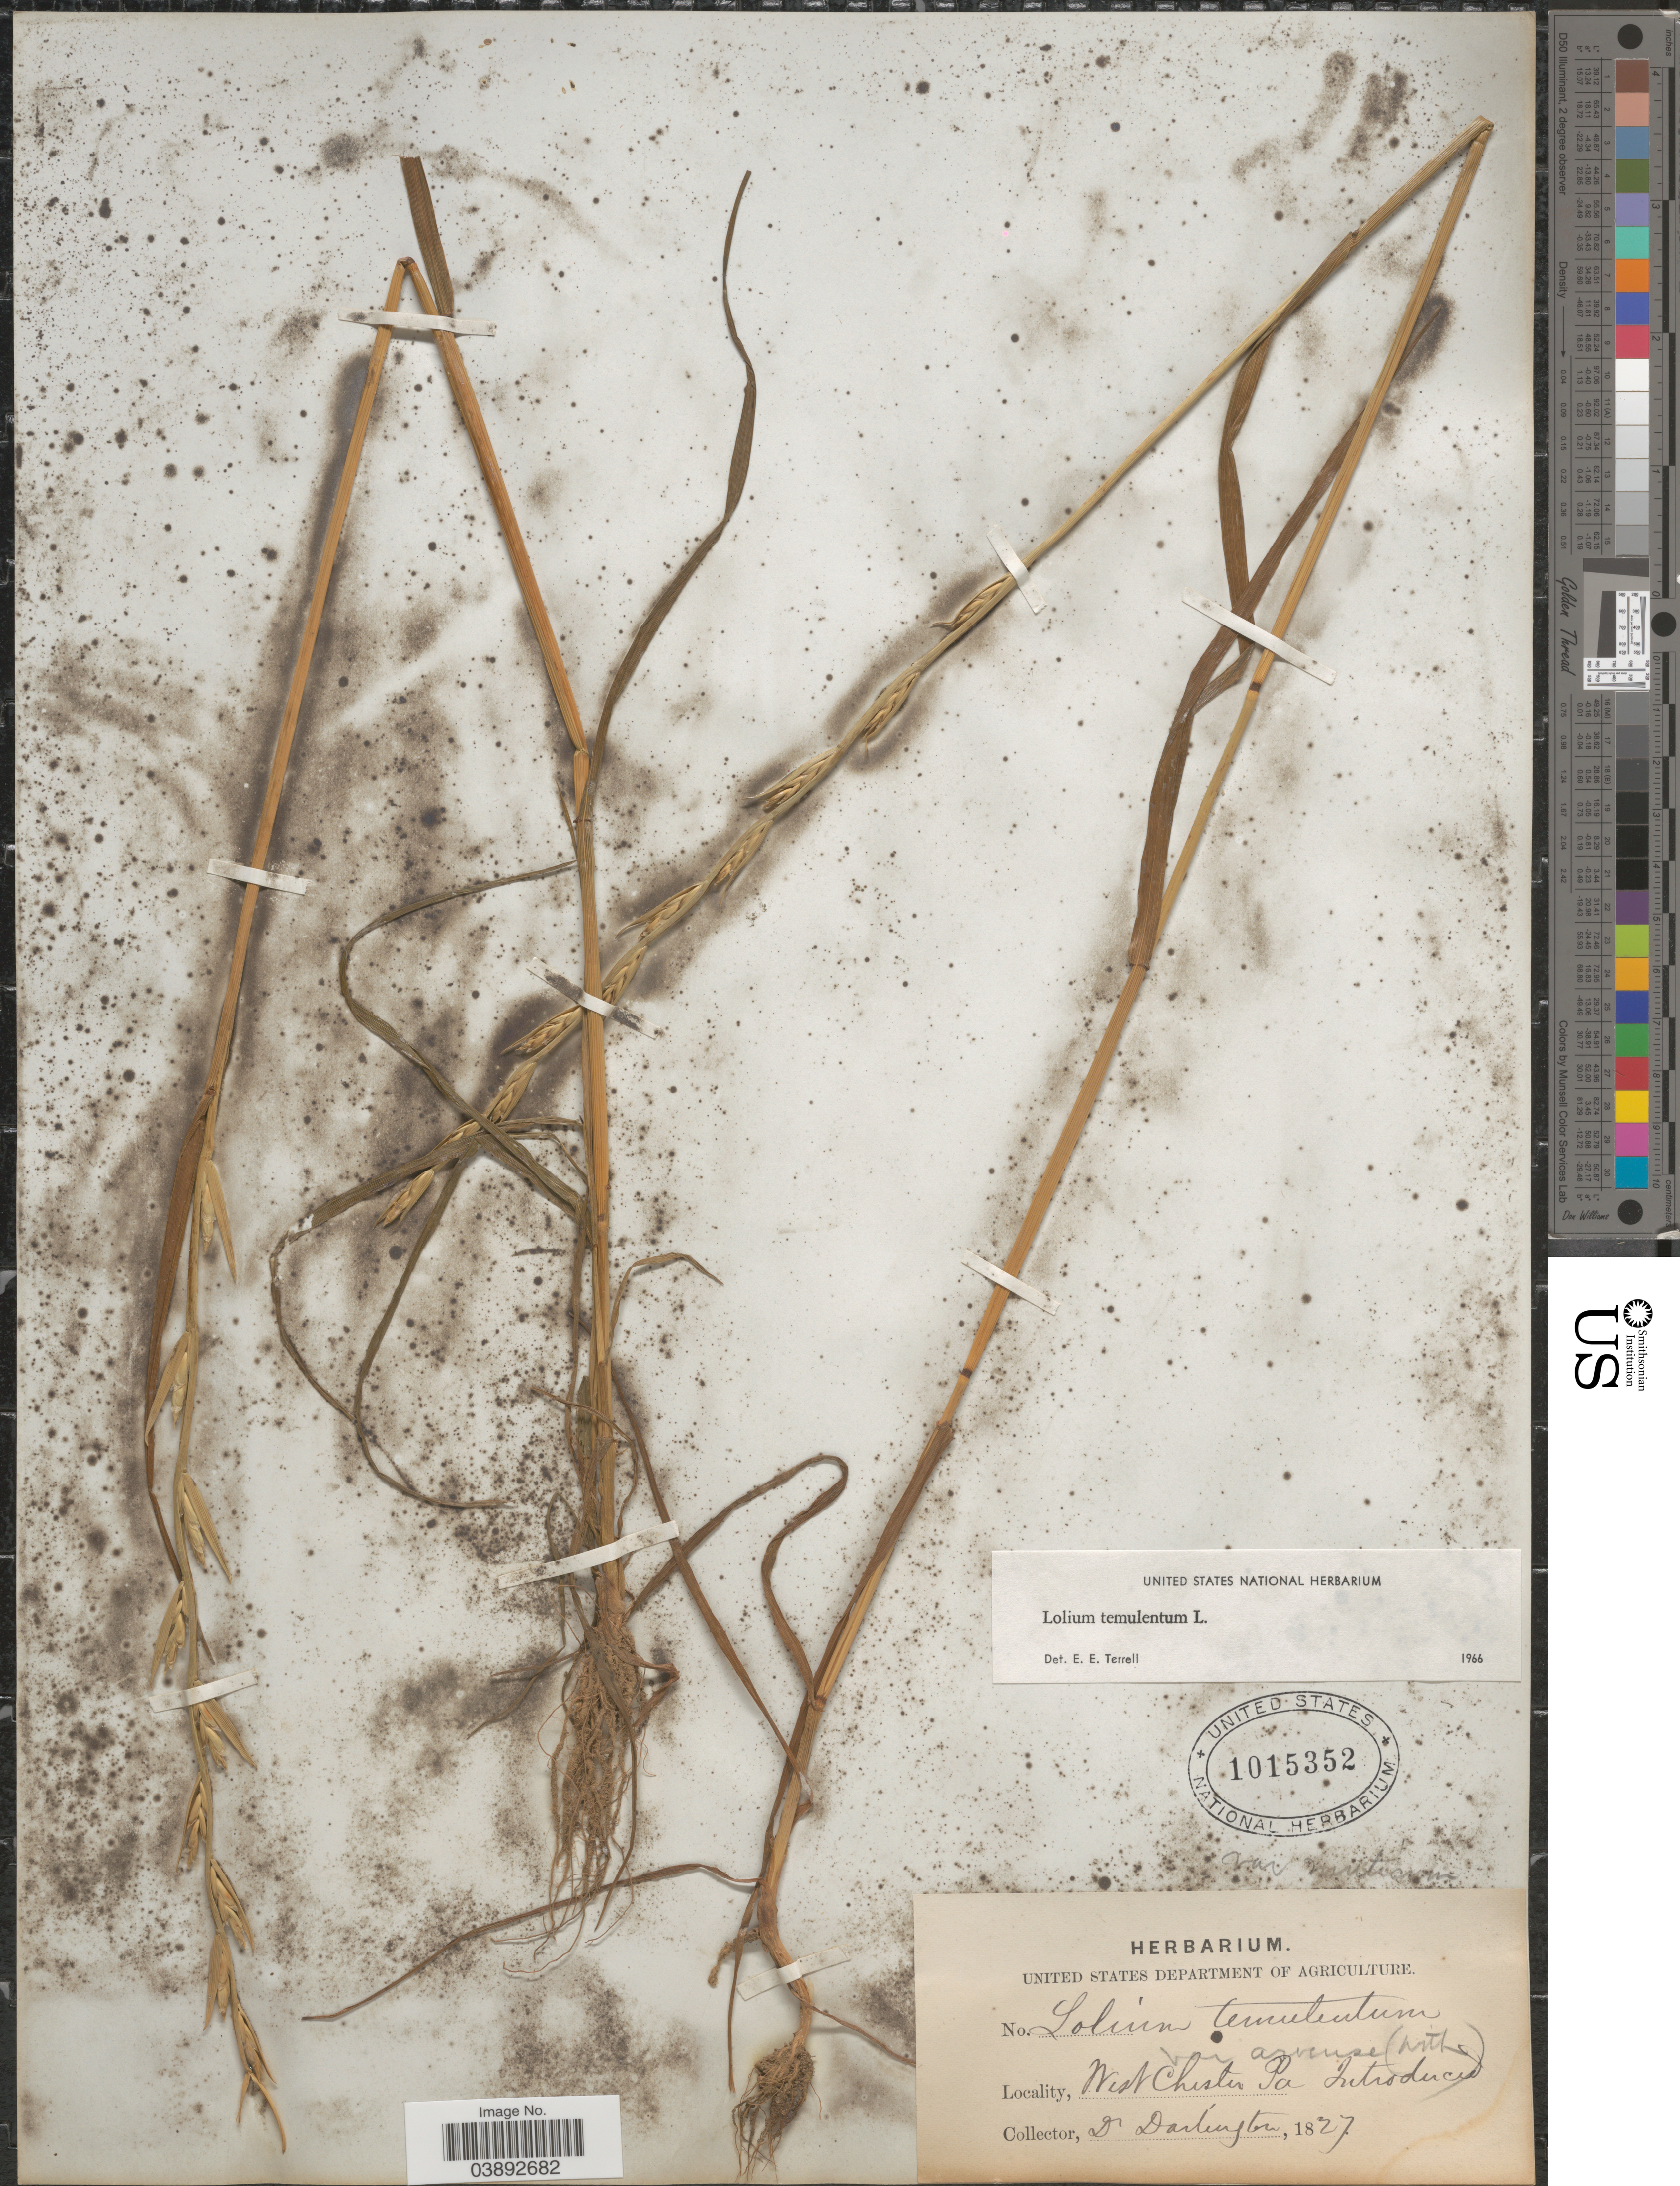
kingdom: Plantae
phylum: Tracheophyta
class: Liliopsida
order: Poales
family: Poaceae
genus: Lolium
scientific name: Lolium temulentum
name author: L.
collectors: Darlington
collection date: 1827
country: United States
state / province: Pennsylvania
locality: West Chester.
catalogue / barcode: US 1015352